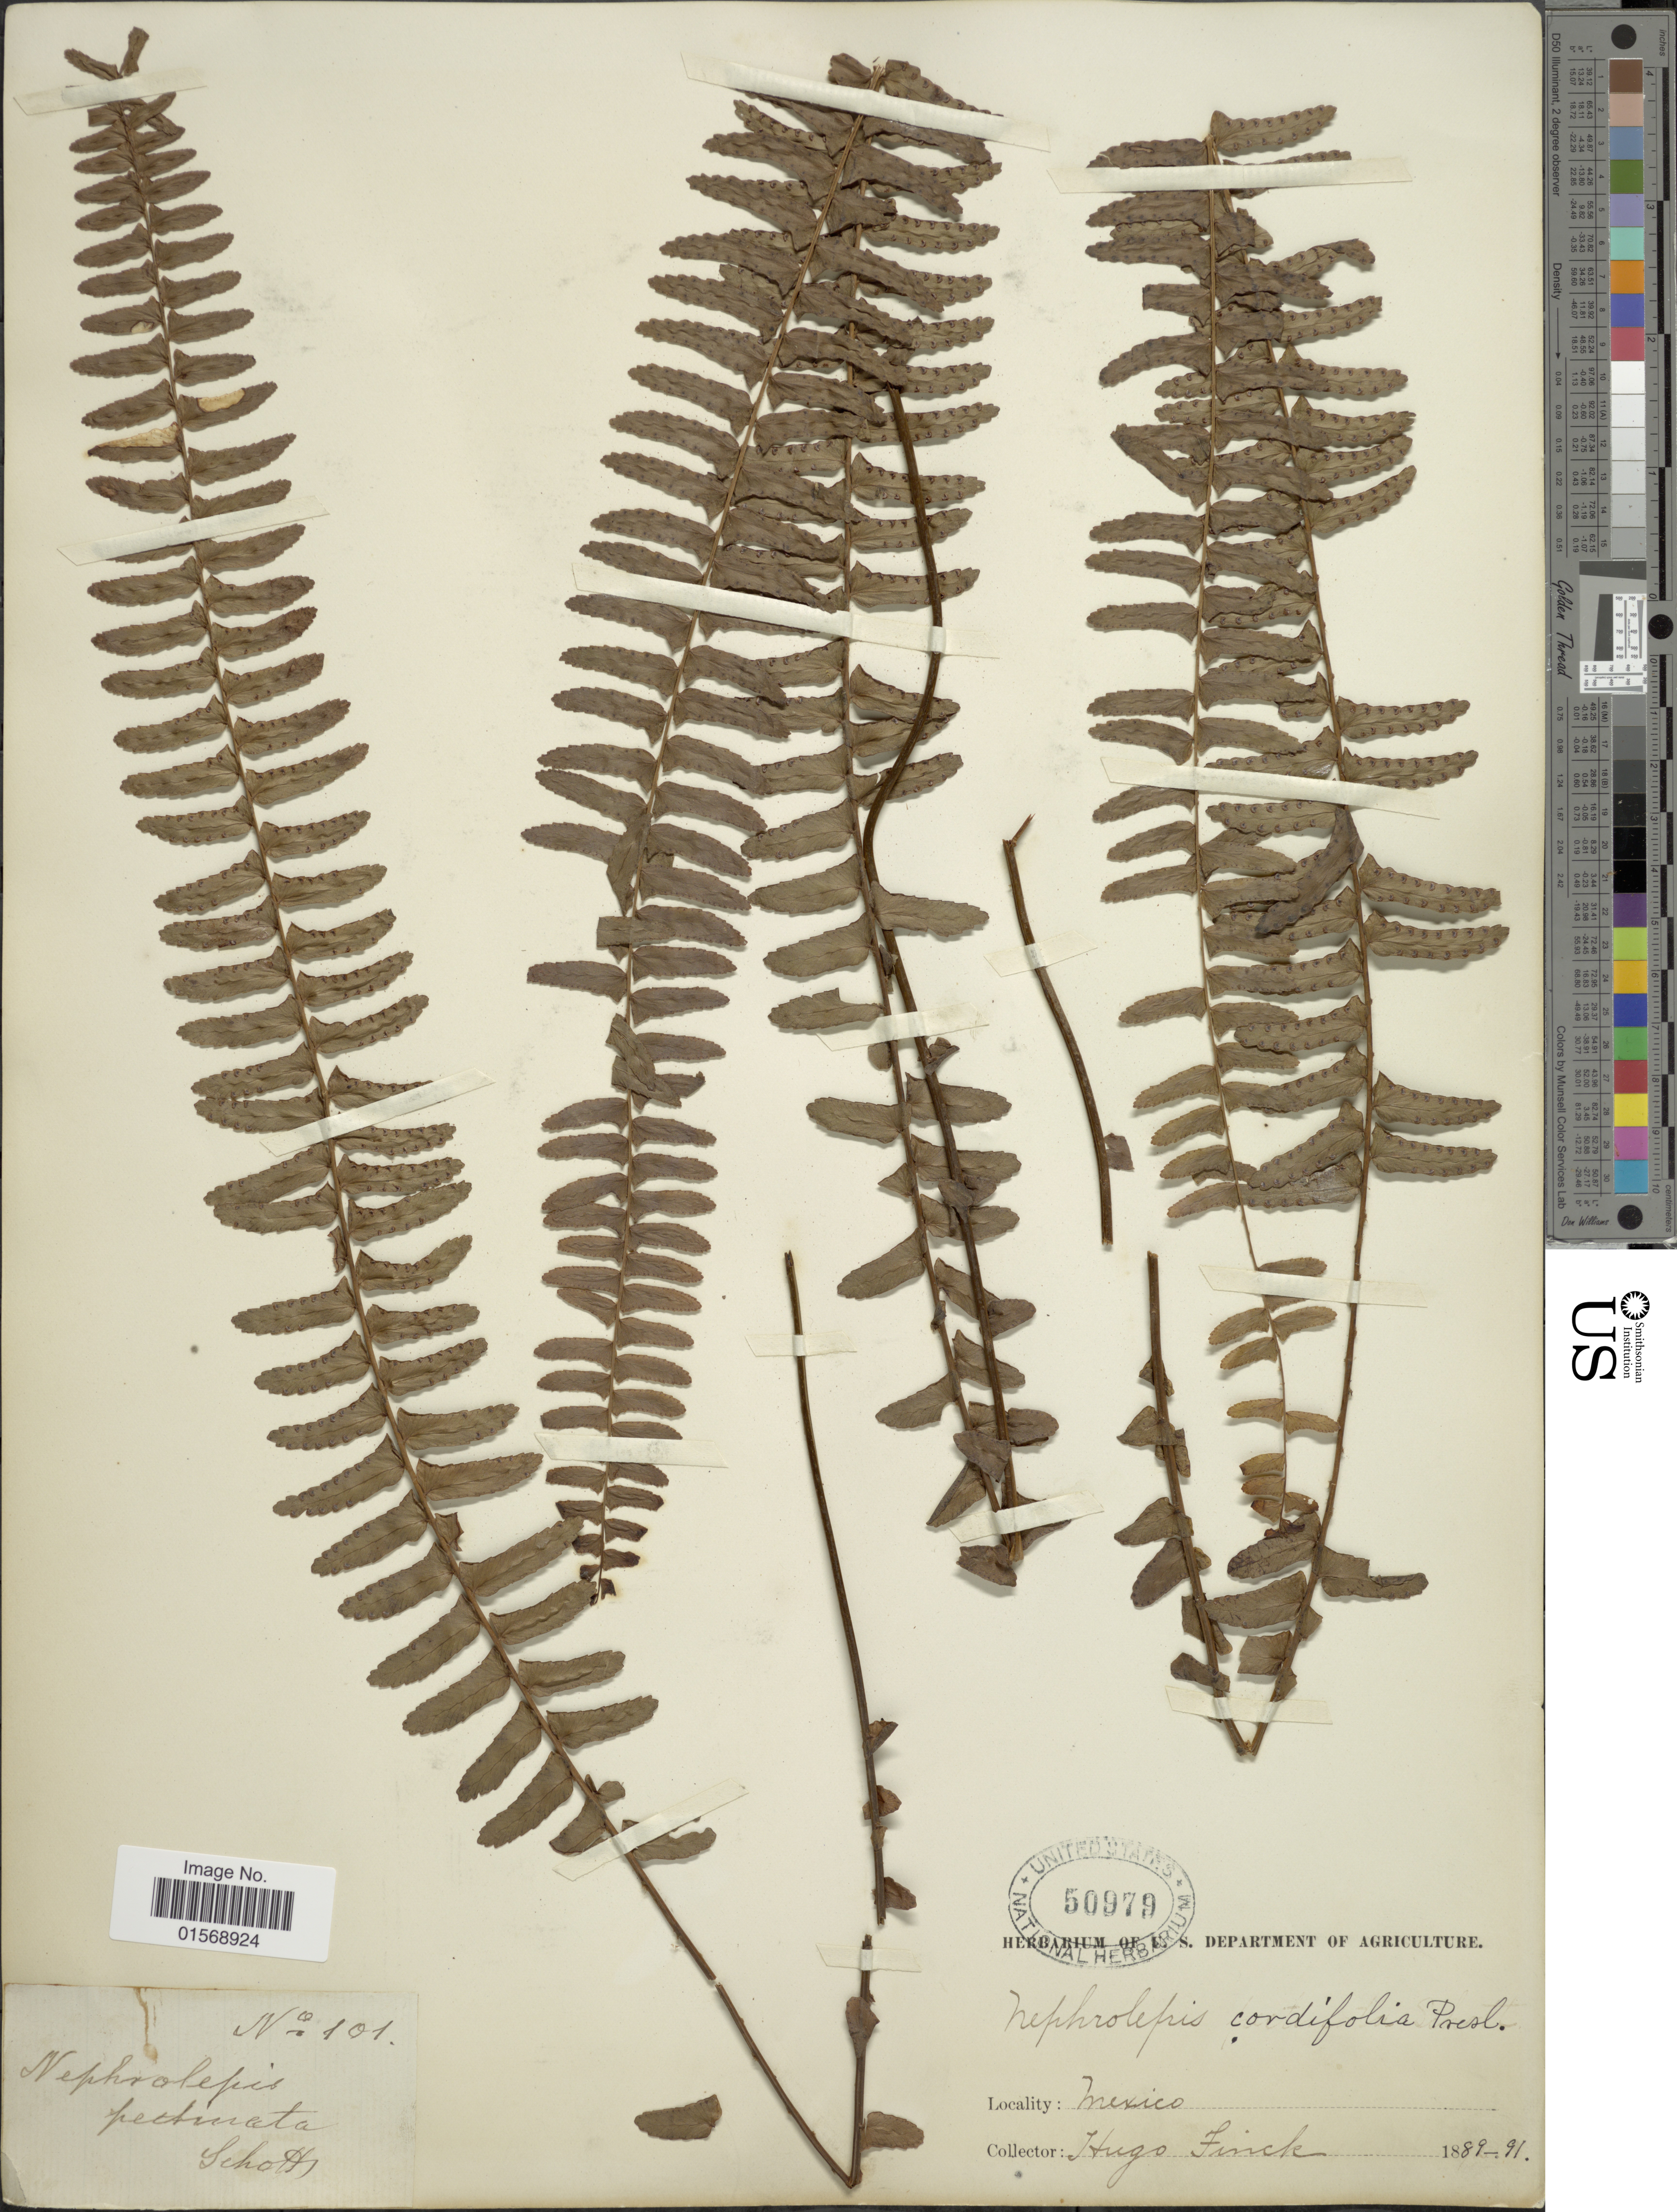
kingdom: Plantae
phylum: Tracheophyta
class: Polypodiopsida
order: Polypodiales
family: Nephrolepidaceae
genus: Nephrolepis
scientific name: Nephrolepis cordifolia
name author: (L.) C. Presl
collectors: H. Fink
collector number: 101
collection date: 1889/1891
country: Mexico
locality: Mexico,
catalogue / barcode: US 50979